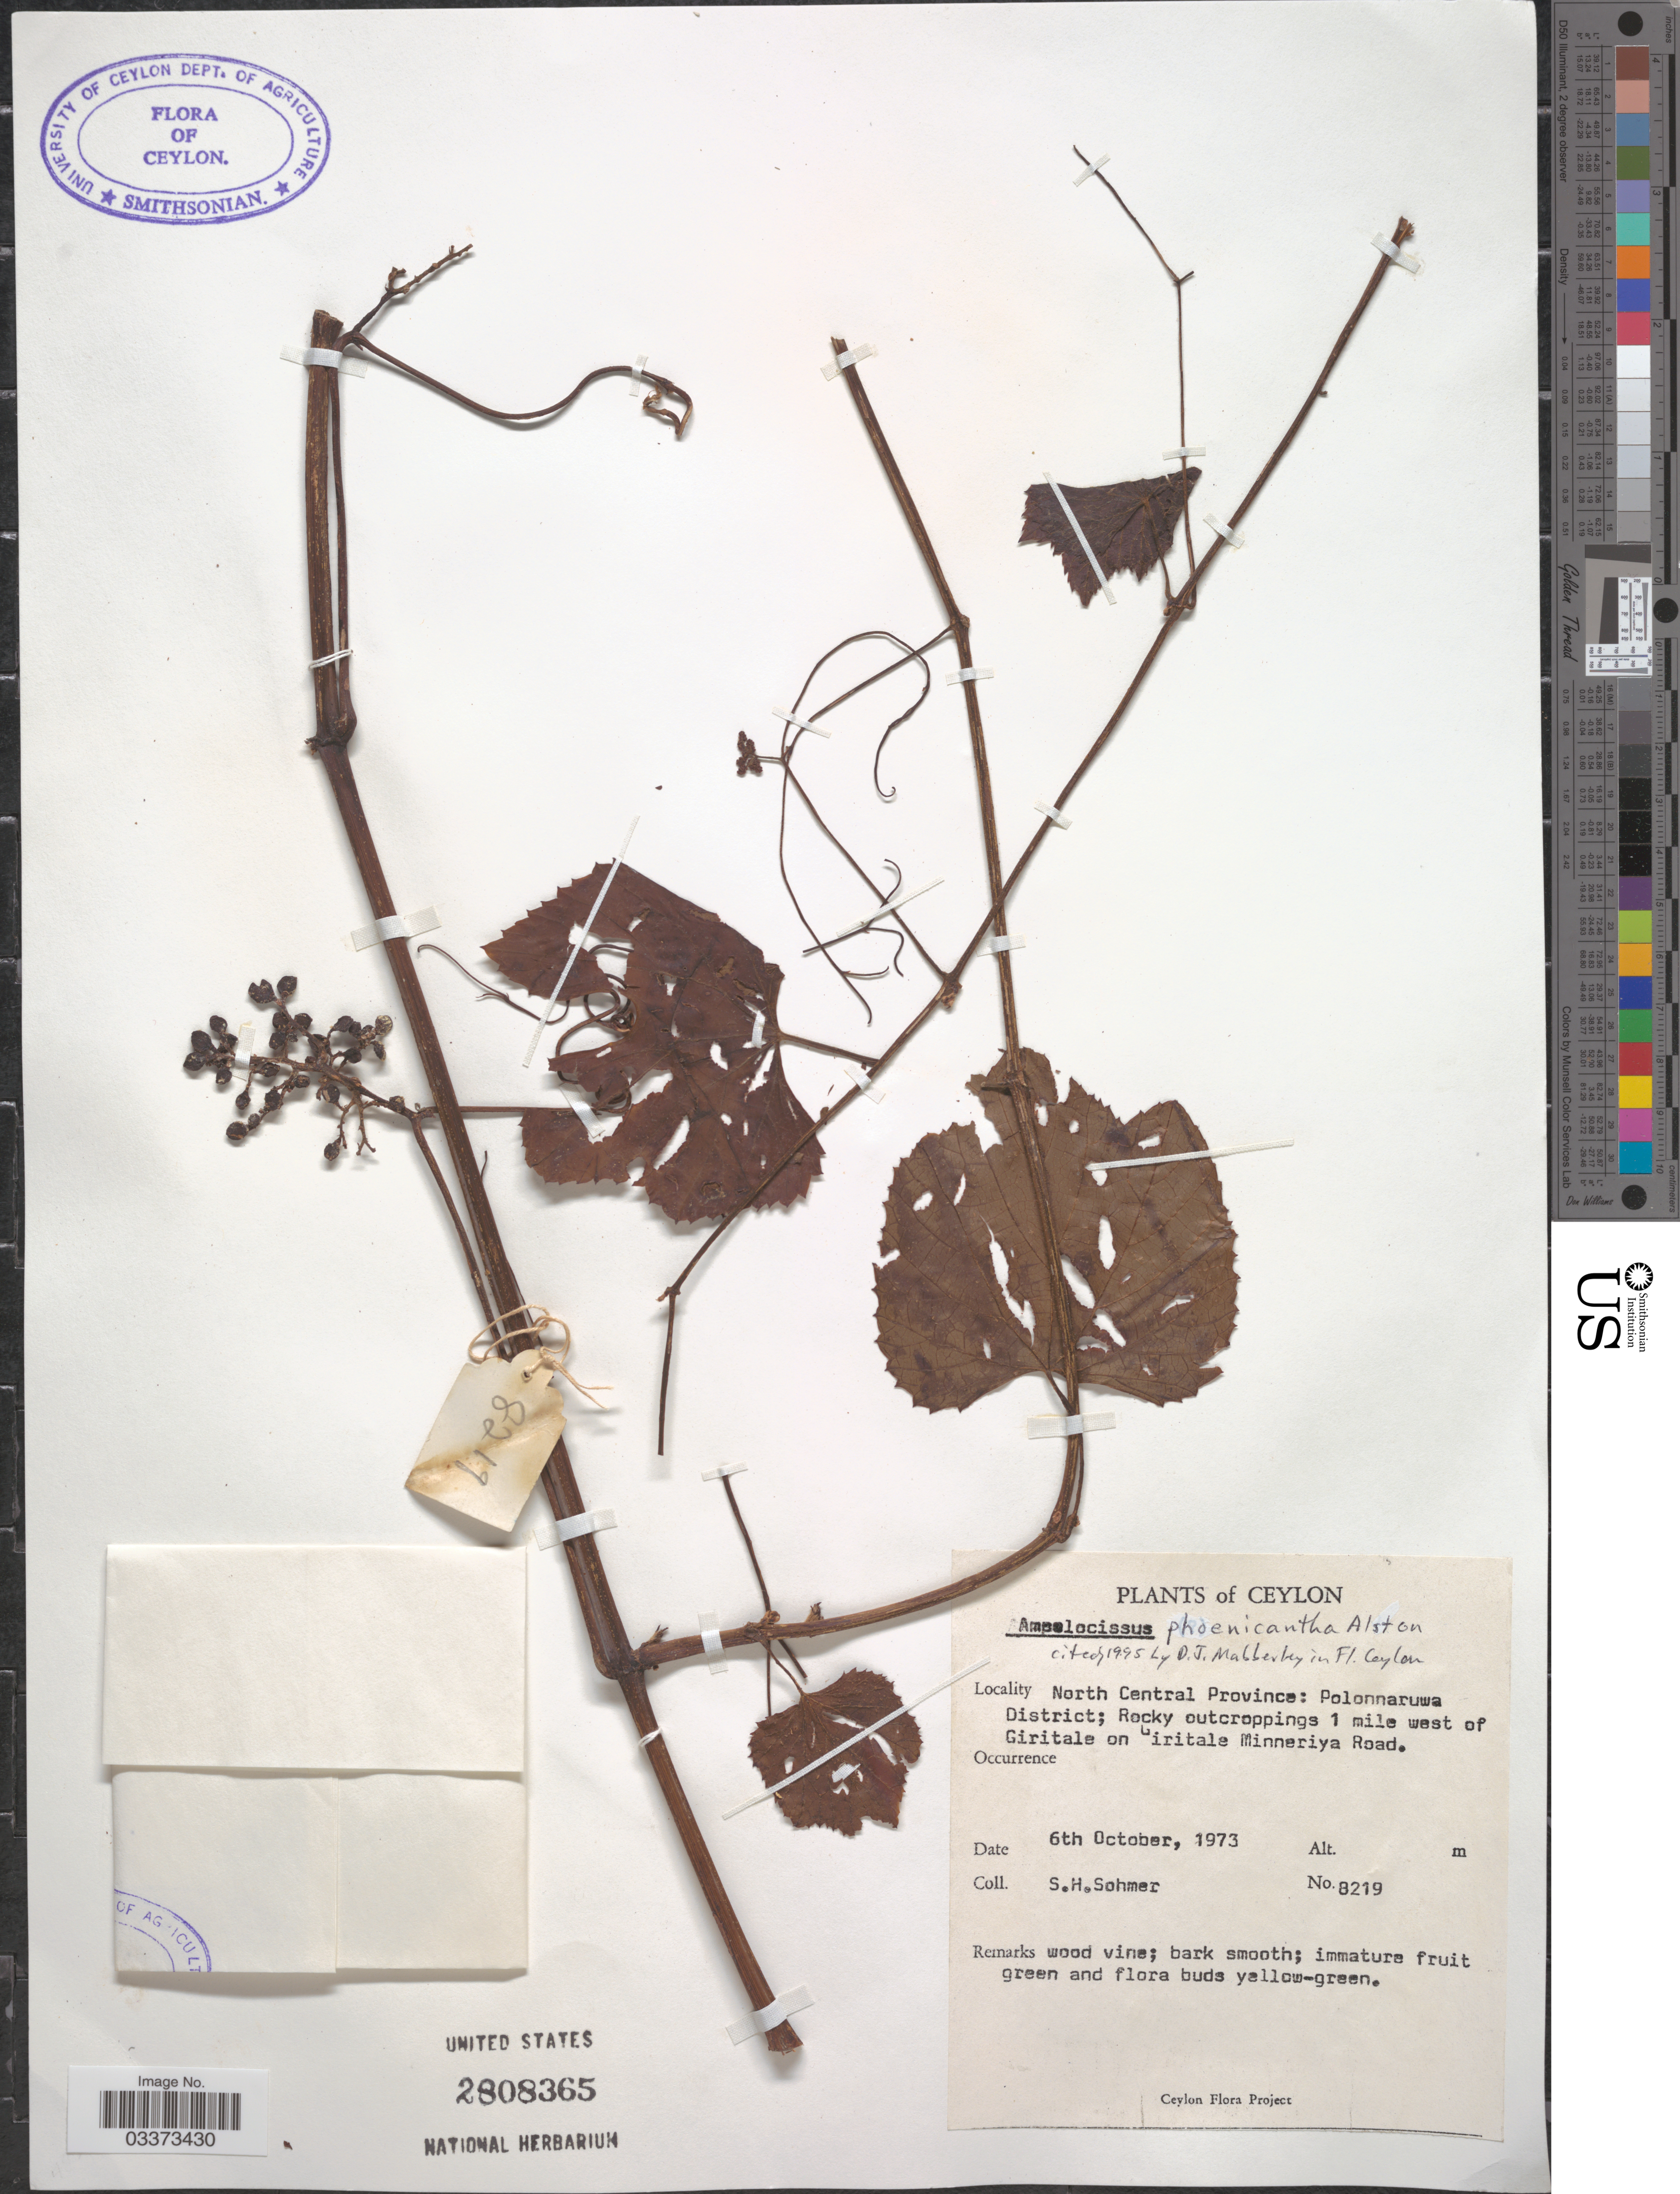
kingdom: Plantae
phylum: Tracheophyta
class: Magnoliopsida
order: Vitales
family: Vitaceae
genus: Ampelocissus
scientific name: Ampelocissus phoenicantha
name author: Alston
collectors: S. H. Sohmer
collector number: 8219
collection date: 1973-10-06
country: Sri Lanka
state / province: North Central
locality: Ceylon. Polonnaruwa District; Rocky outcroppings 1 mile west of Giritale on Giritale Minneriya Road.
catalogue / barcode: US 2808365